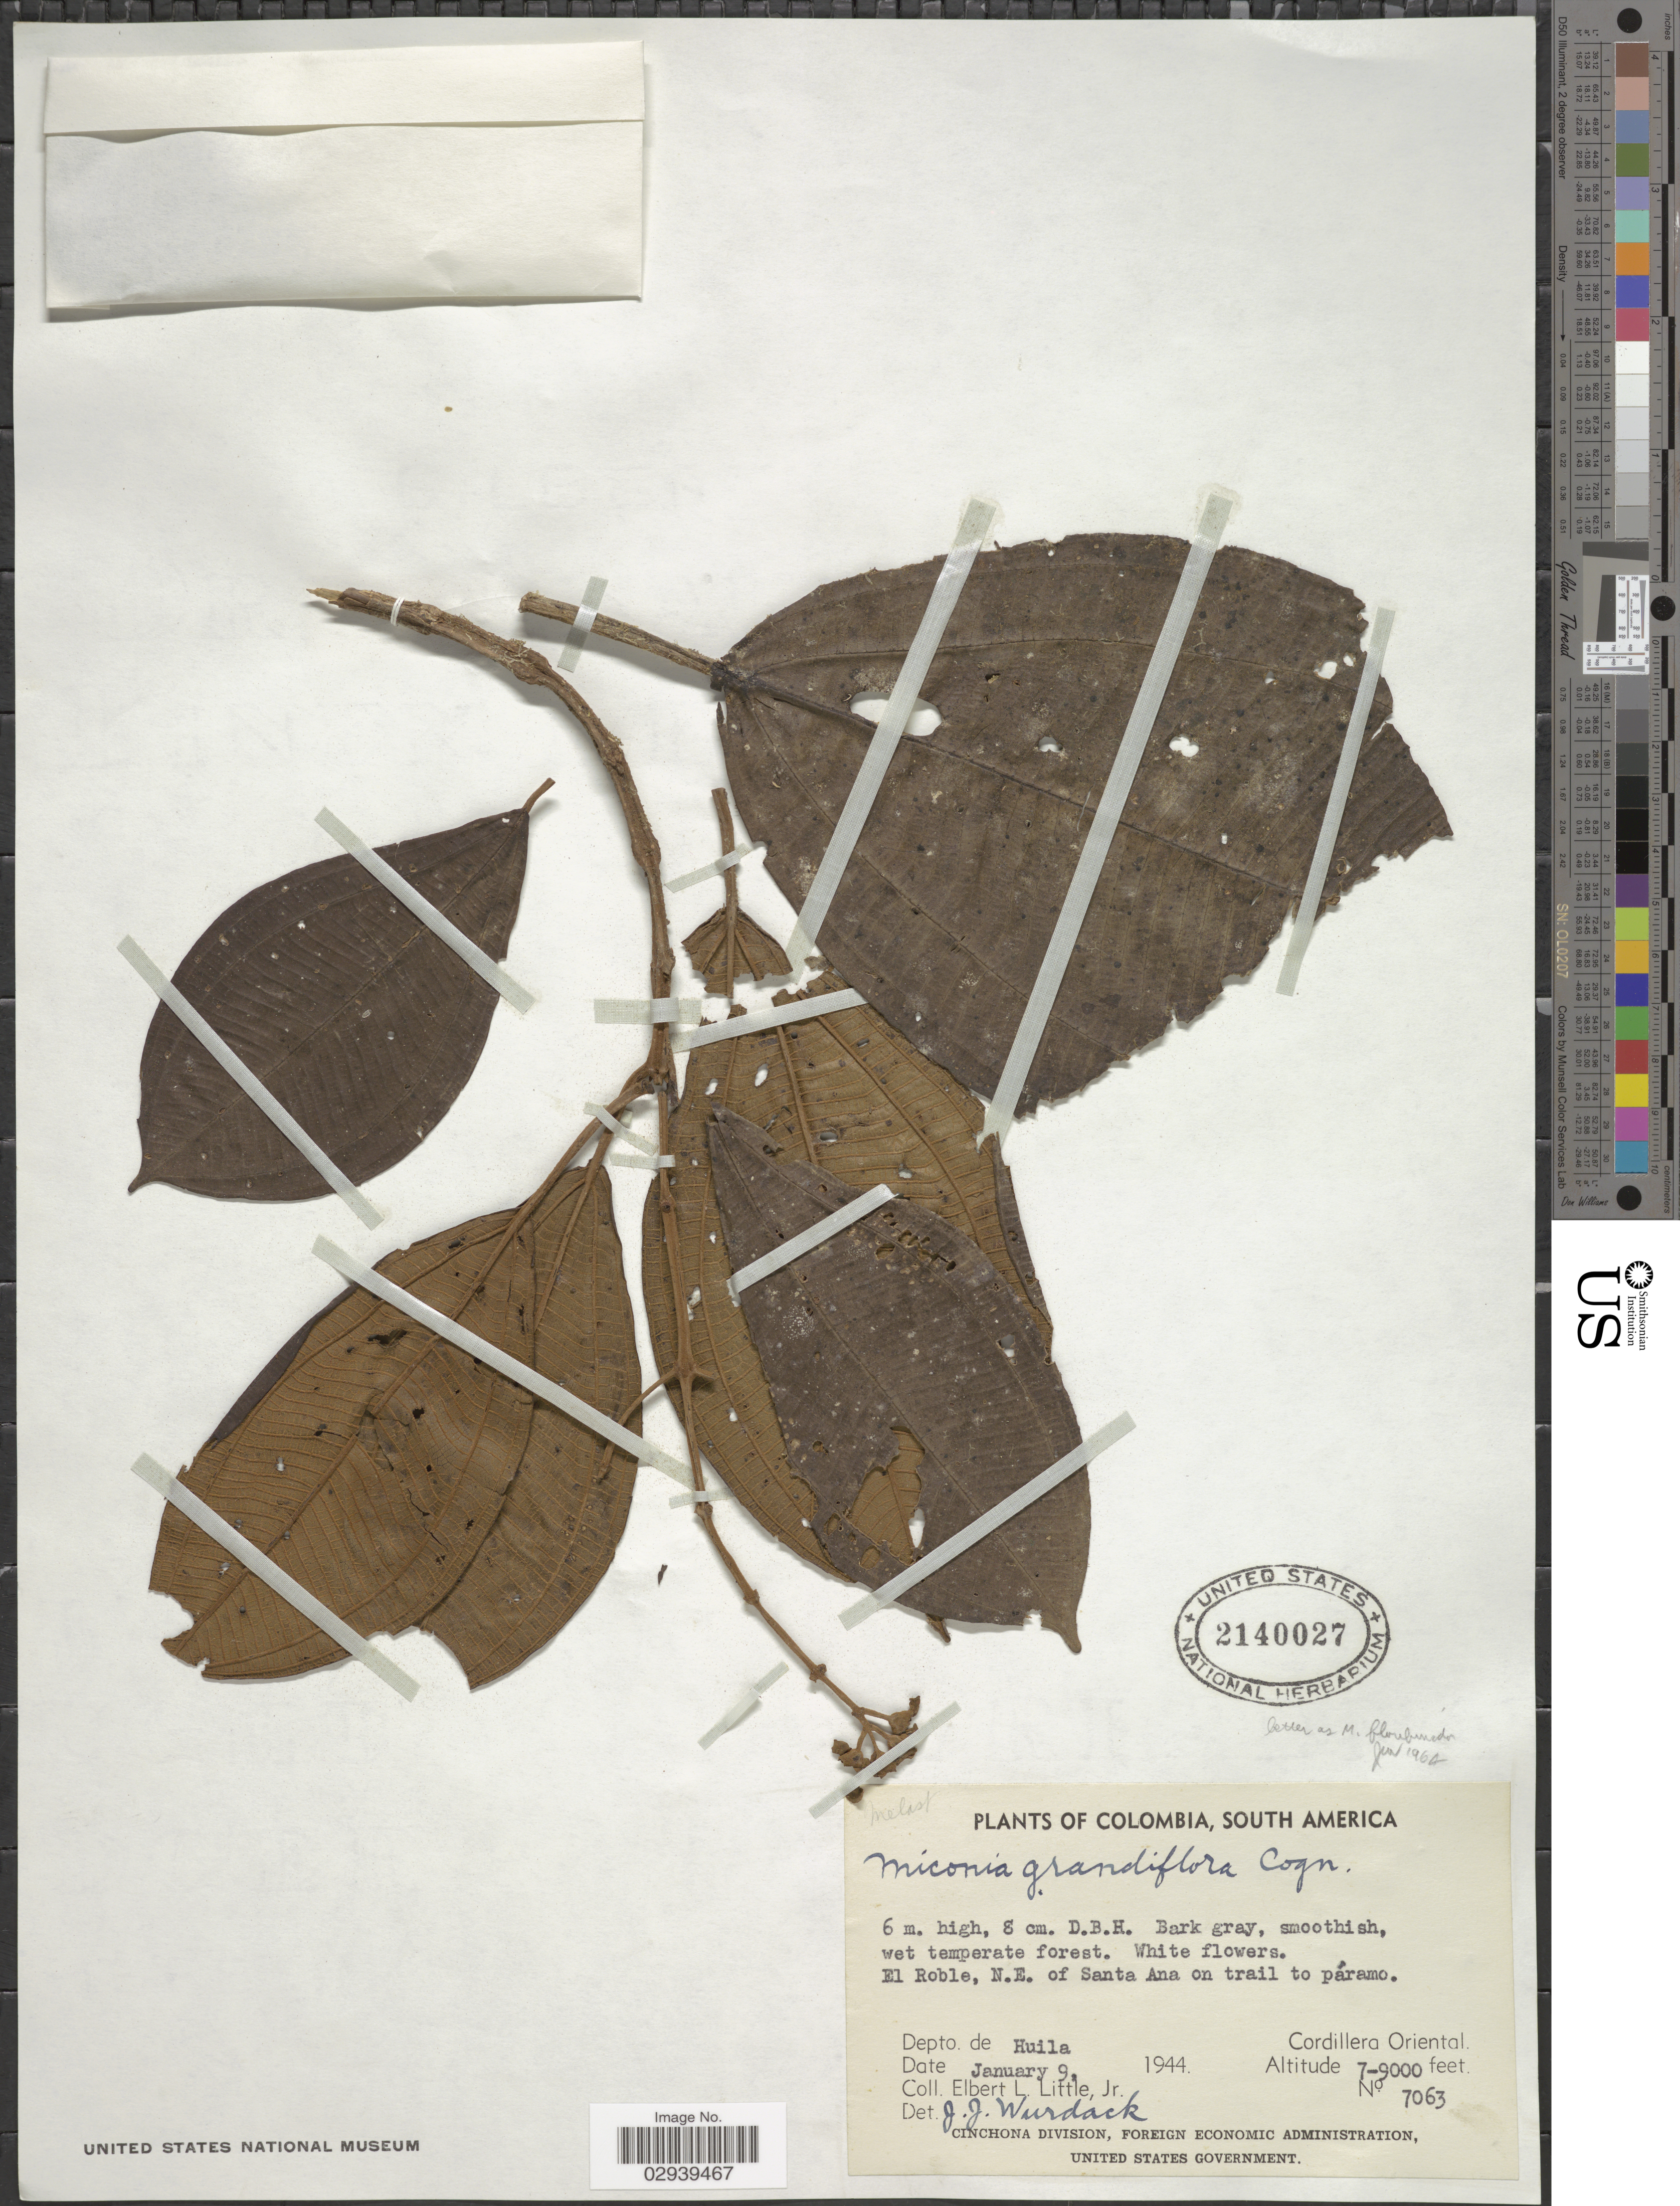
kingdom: Plantae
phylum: Tracheophyta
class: Magnoliopsida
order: Myrtales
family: Melastomataceae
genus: Miconia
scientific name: Miconia floribunda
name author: (Bonpl.) DC.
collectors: E. L. Little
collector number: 7063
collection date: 1944-01-09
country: Colombia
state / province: Huila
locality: El Roble, N.E. of Santa Ana on trail to páramo. Depto. de Huila, Cordillera Oriental.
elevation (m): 2134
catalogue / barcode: US 2140027